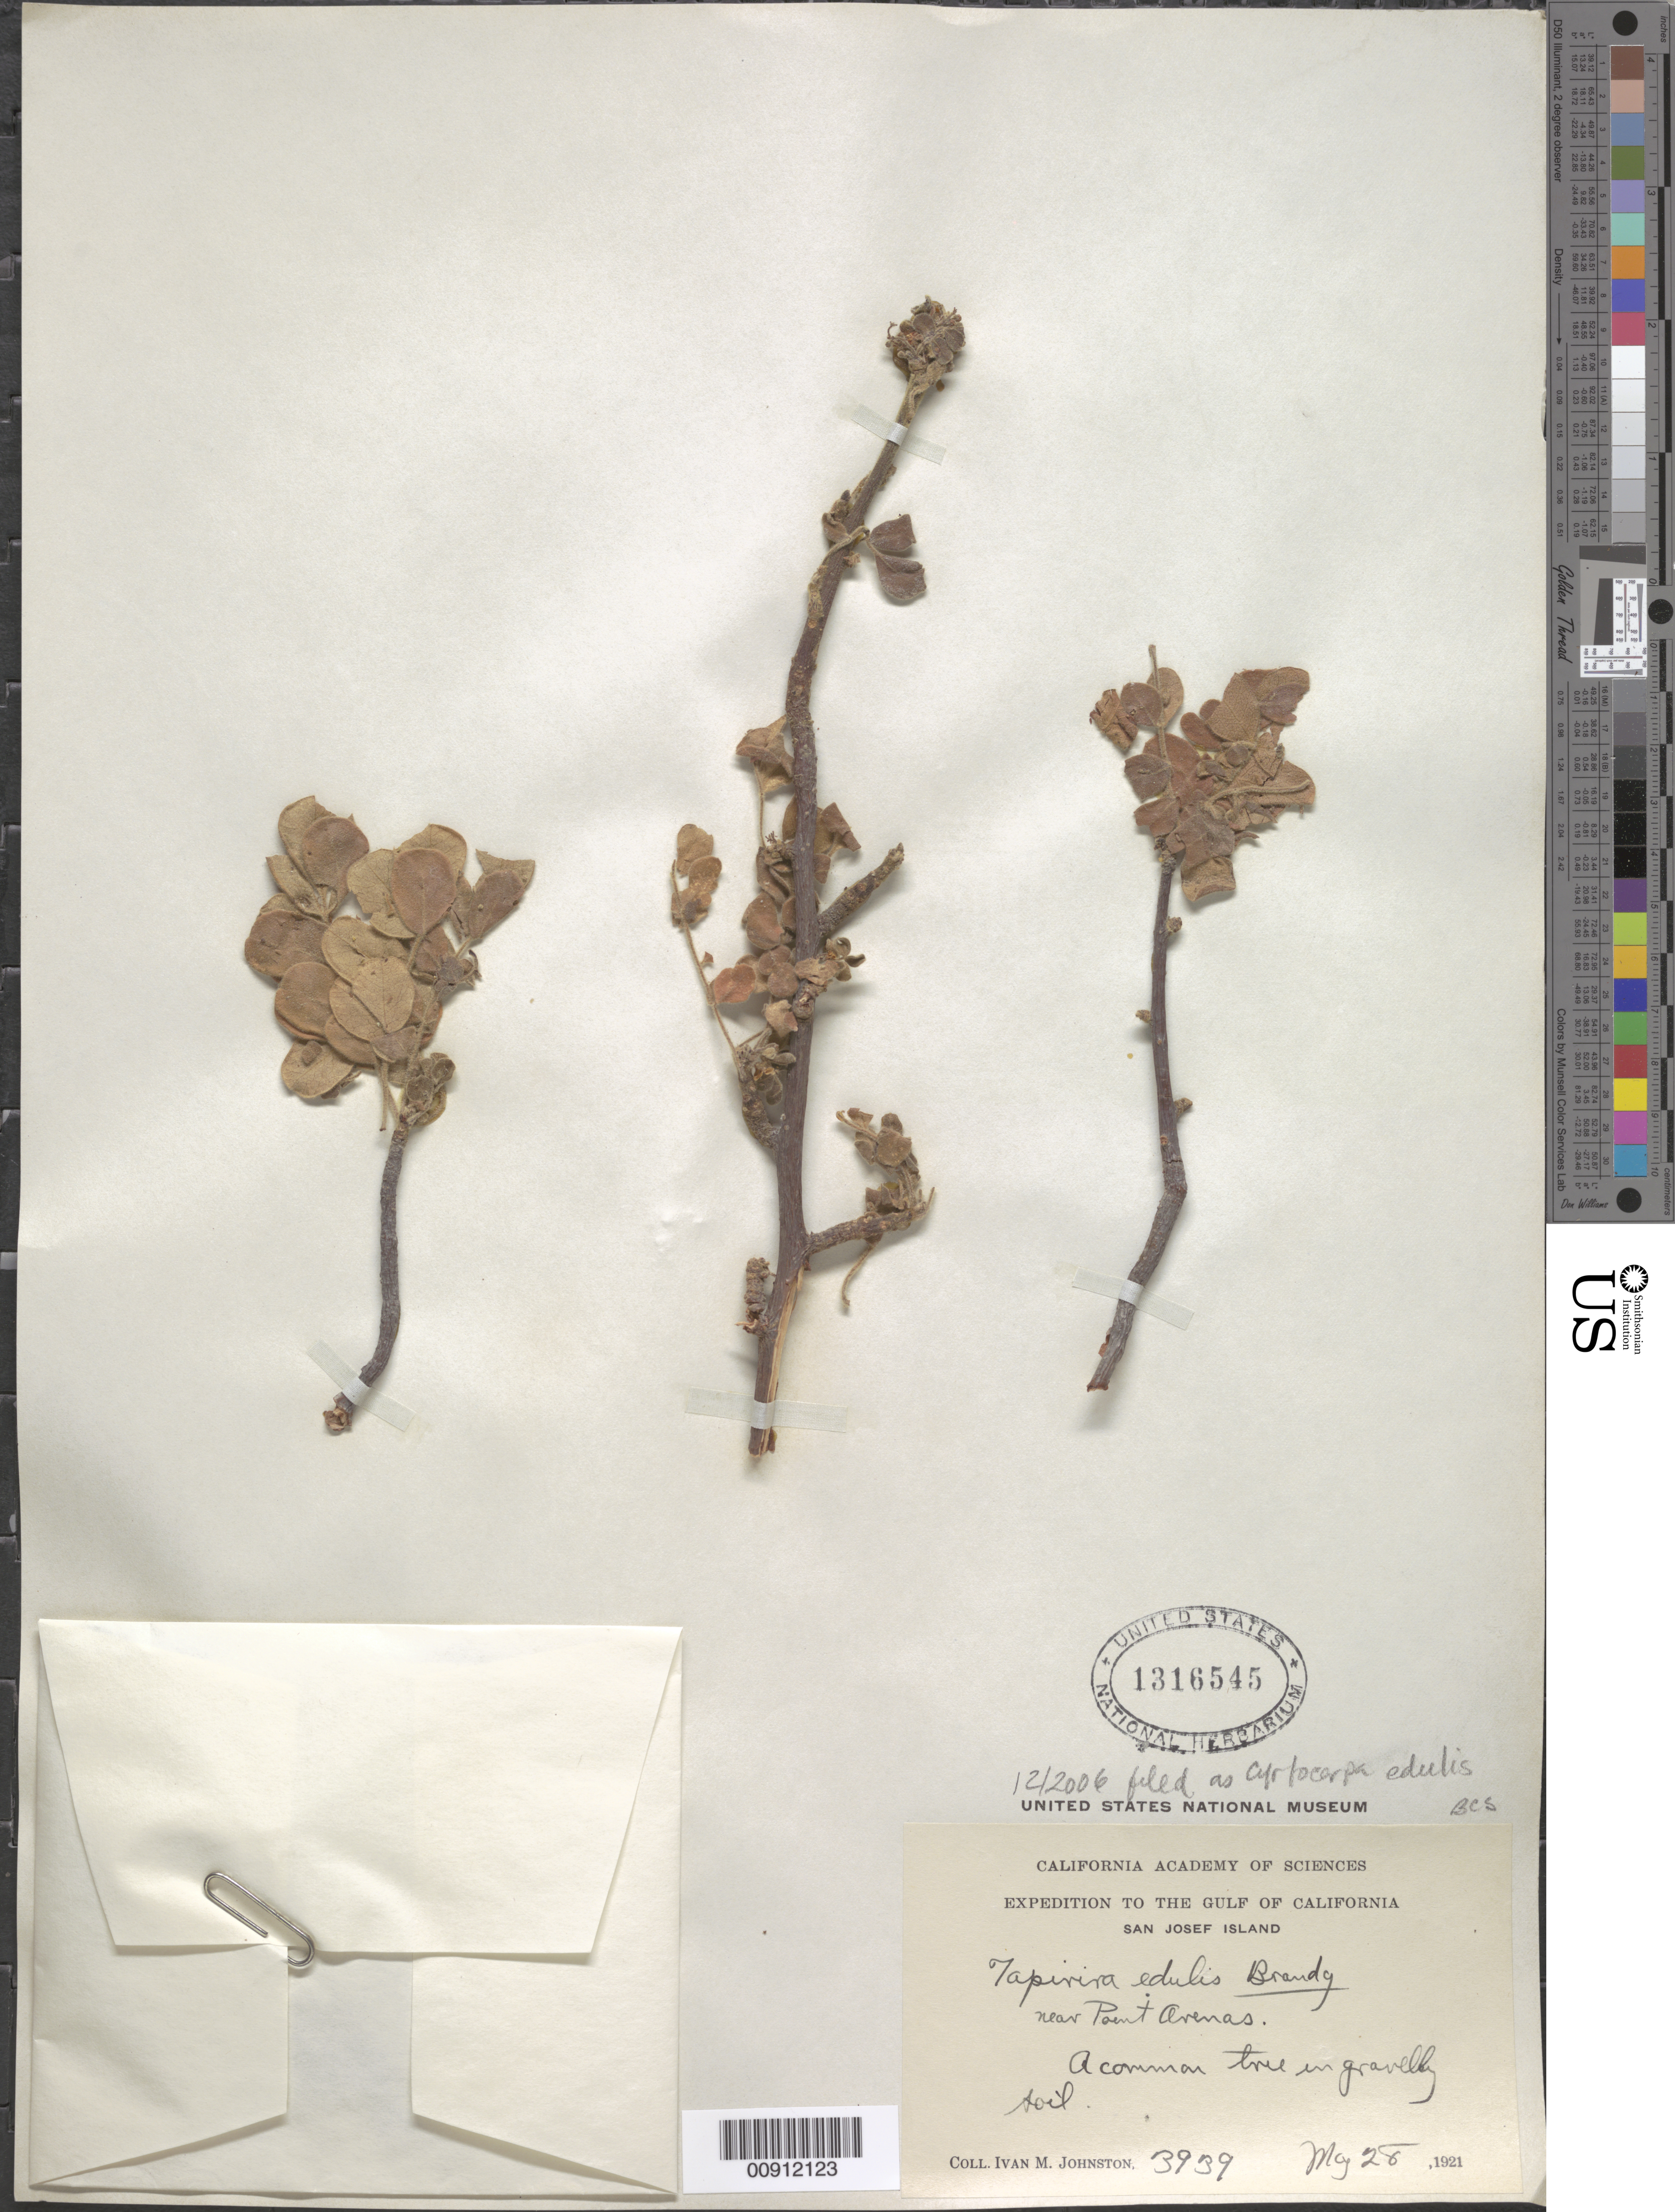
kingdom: Plantae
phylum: Tracheophyta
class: Magnoliopsida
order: Sapindales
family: Anacardiaceae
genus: Cyrtocarpa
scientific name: Cyrtocarpa edulis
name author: (Brandegee) Standl.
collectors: I.M. Johnston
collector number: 3939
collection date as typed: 28 May 1921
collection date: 1921-05-28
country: Mexico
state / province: Baja California Sur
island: Isla San José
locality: San Josef Island. Near Point Arenas.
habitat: In gravelly soil.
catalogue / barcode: US 1316545